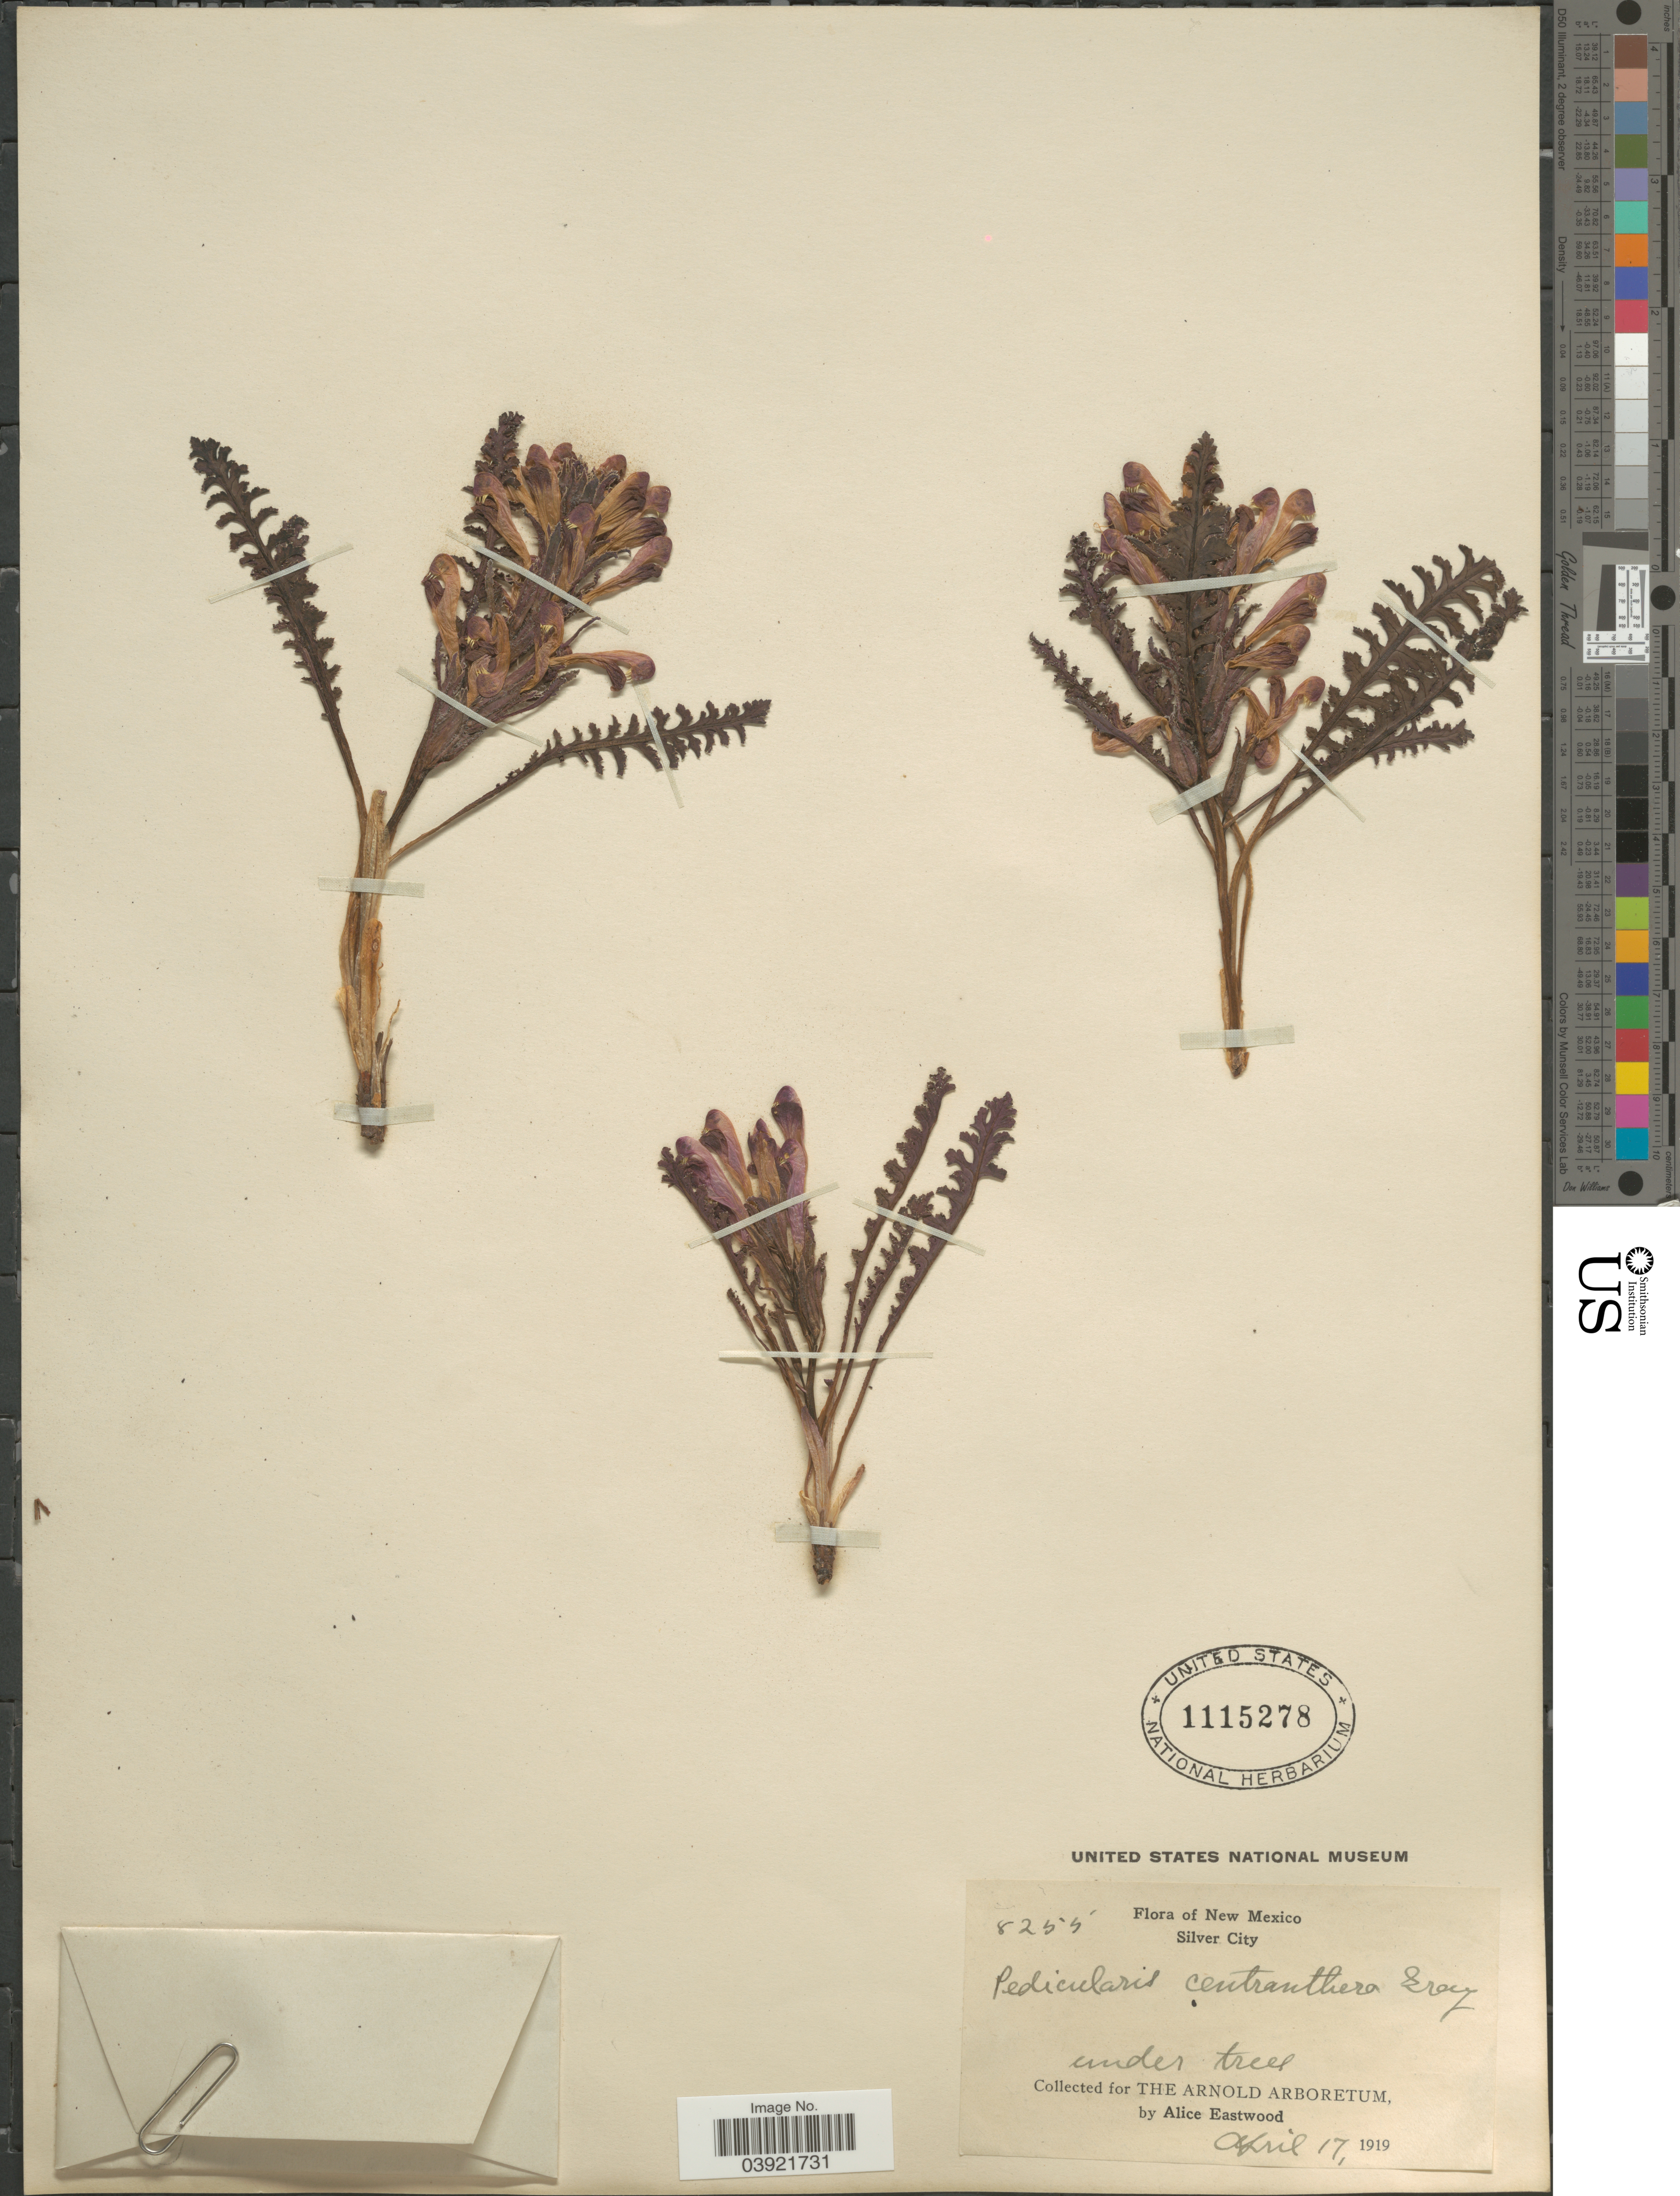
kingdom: Plantae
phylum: Tracheophyta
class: Magnoliopsida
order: Lamiales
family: Orobanchaceae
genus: Pedicularis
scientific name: Pedicularis centranthera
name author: A. Gray in Emory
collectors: A. Eastwood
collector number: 8255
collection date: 1919-04-17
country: United States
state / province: New Mexico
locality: Silver City.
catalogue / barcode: US 1115278